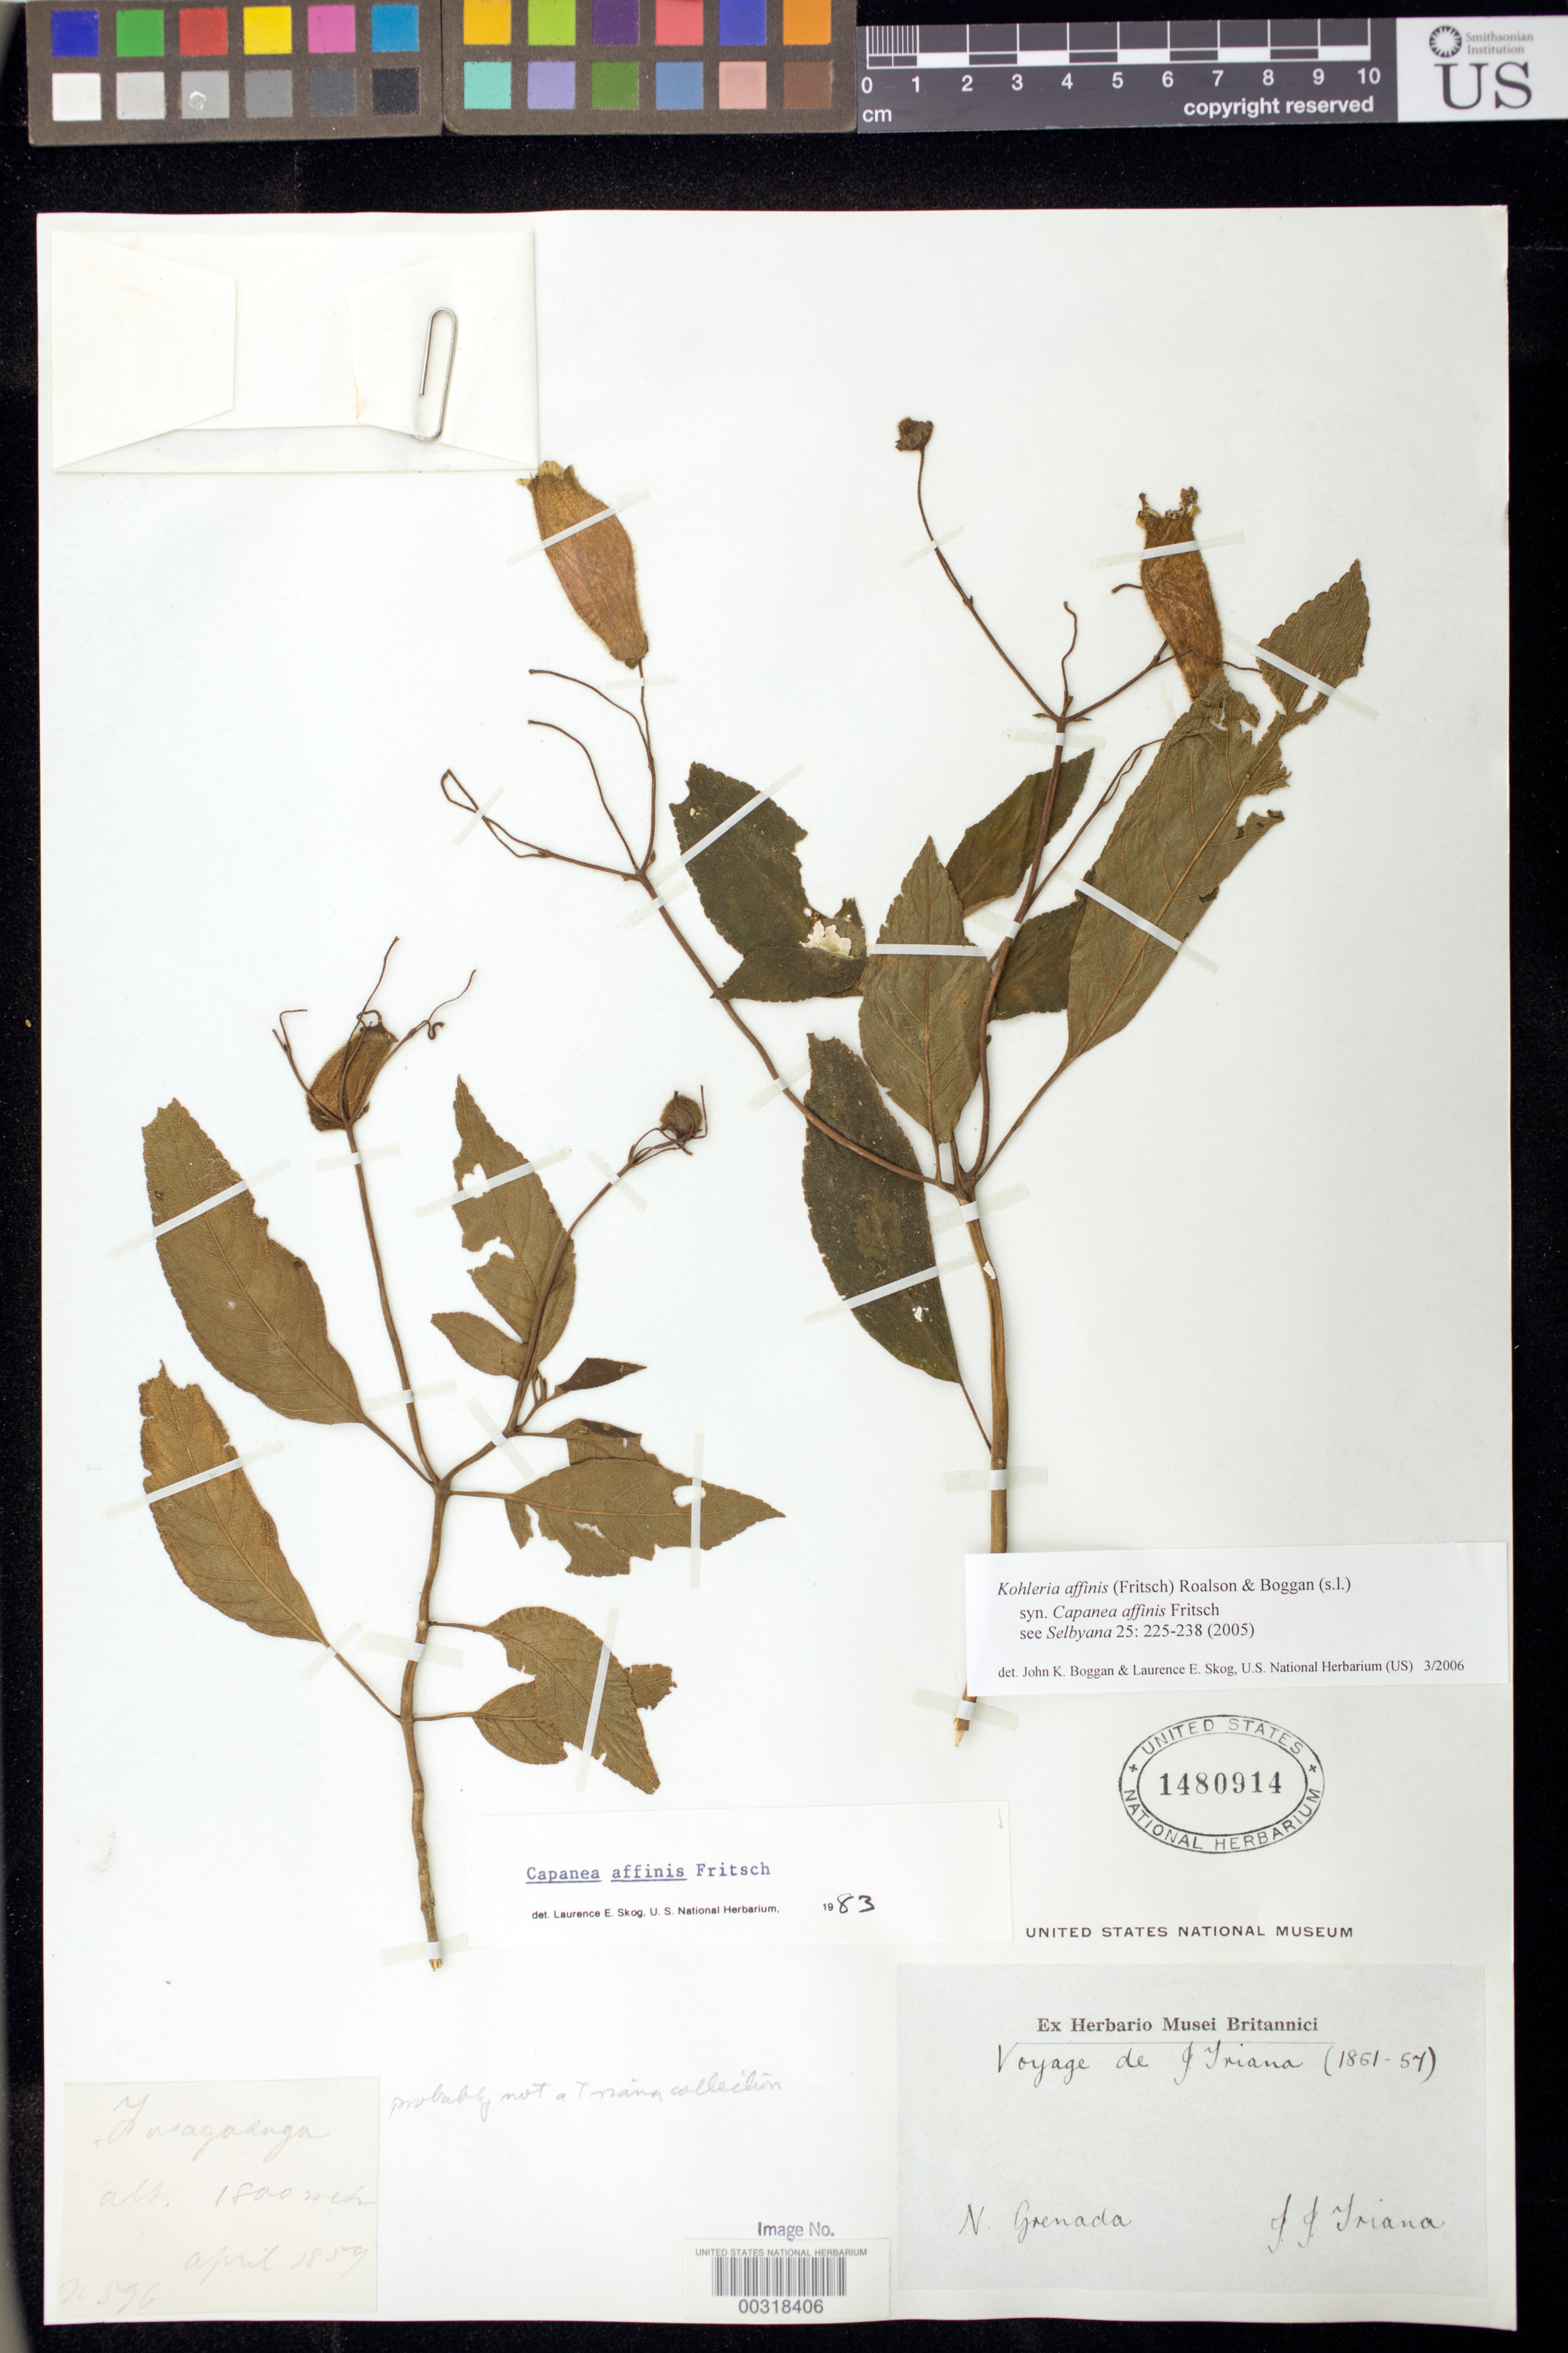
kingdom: Plantae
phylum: Tracheophyta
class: Magnoliopsida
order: Lamiales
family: Gesneriaceae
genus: Kohleria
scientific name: Kohleria affinis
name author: (Fritsch) Roalson & Boggan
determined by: Boggan, J. K.; Skog, L. E.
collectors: J. J. Triana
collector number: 596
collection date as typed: Apr 1859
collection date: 1859-04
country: Colombia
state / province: Cundinamarca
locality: N. Grenada, Fusagasuga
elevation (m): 1800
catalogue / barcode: US 1480914